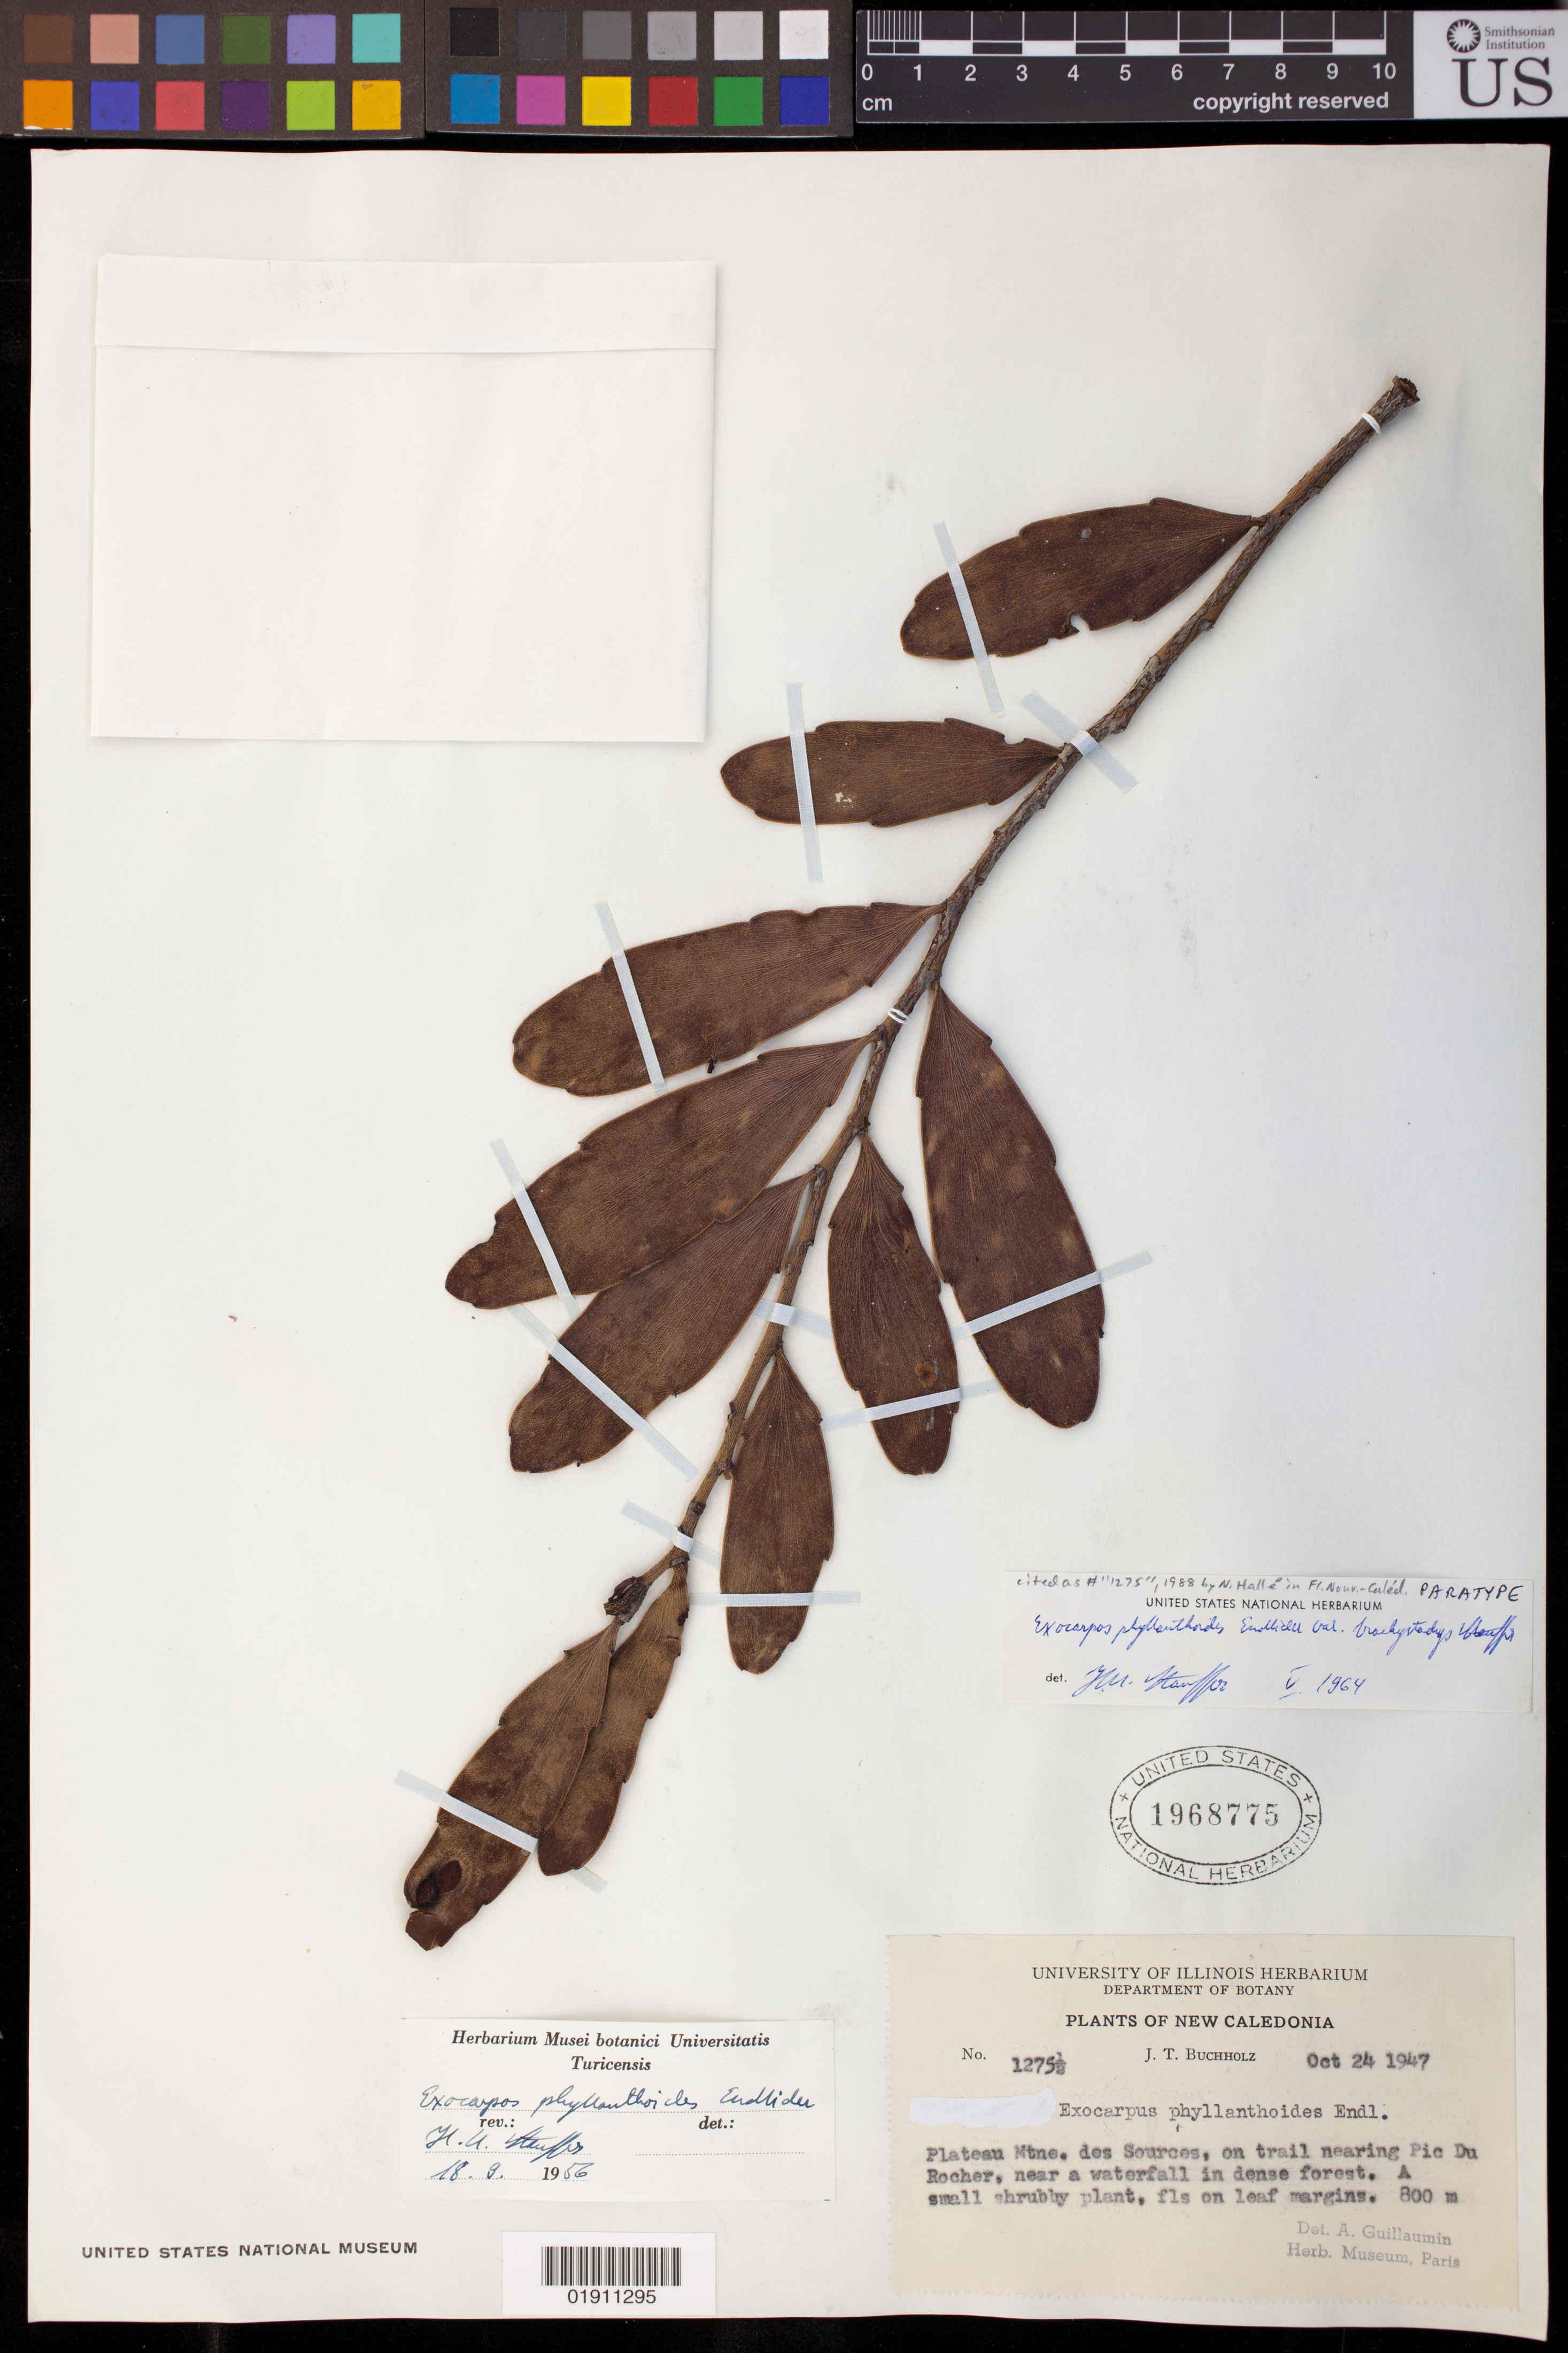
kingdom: Plantae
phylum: Tracheophyta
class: Magnoliopsida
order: Santalales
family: Santalaceae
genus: Exocarpos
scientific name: Exocarpos phyllanthoides var. brachystachys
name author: Stauffer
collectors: J. T. Buchholz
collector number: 1275 1/2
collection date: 1947-10-24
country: New Caledonia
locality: Plateau Mtne. des Sources, on trail nearing Pic DuRocher, near a waterfall in dense forest.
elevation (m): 800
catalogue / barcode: US 1968775